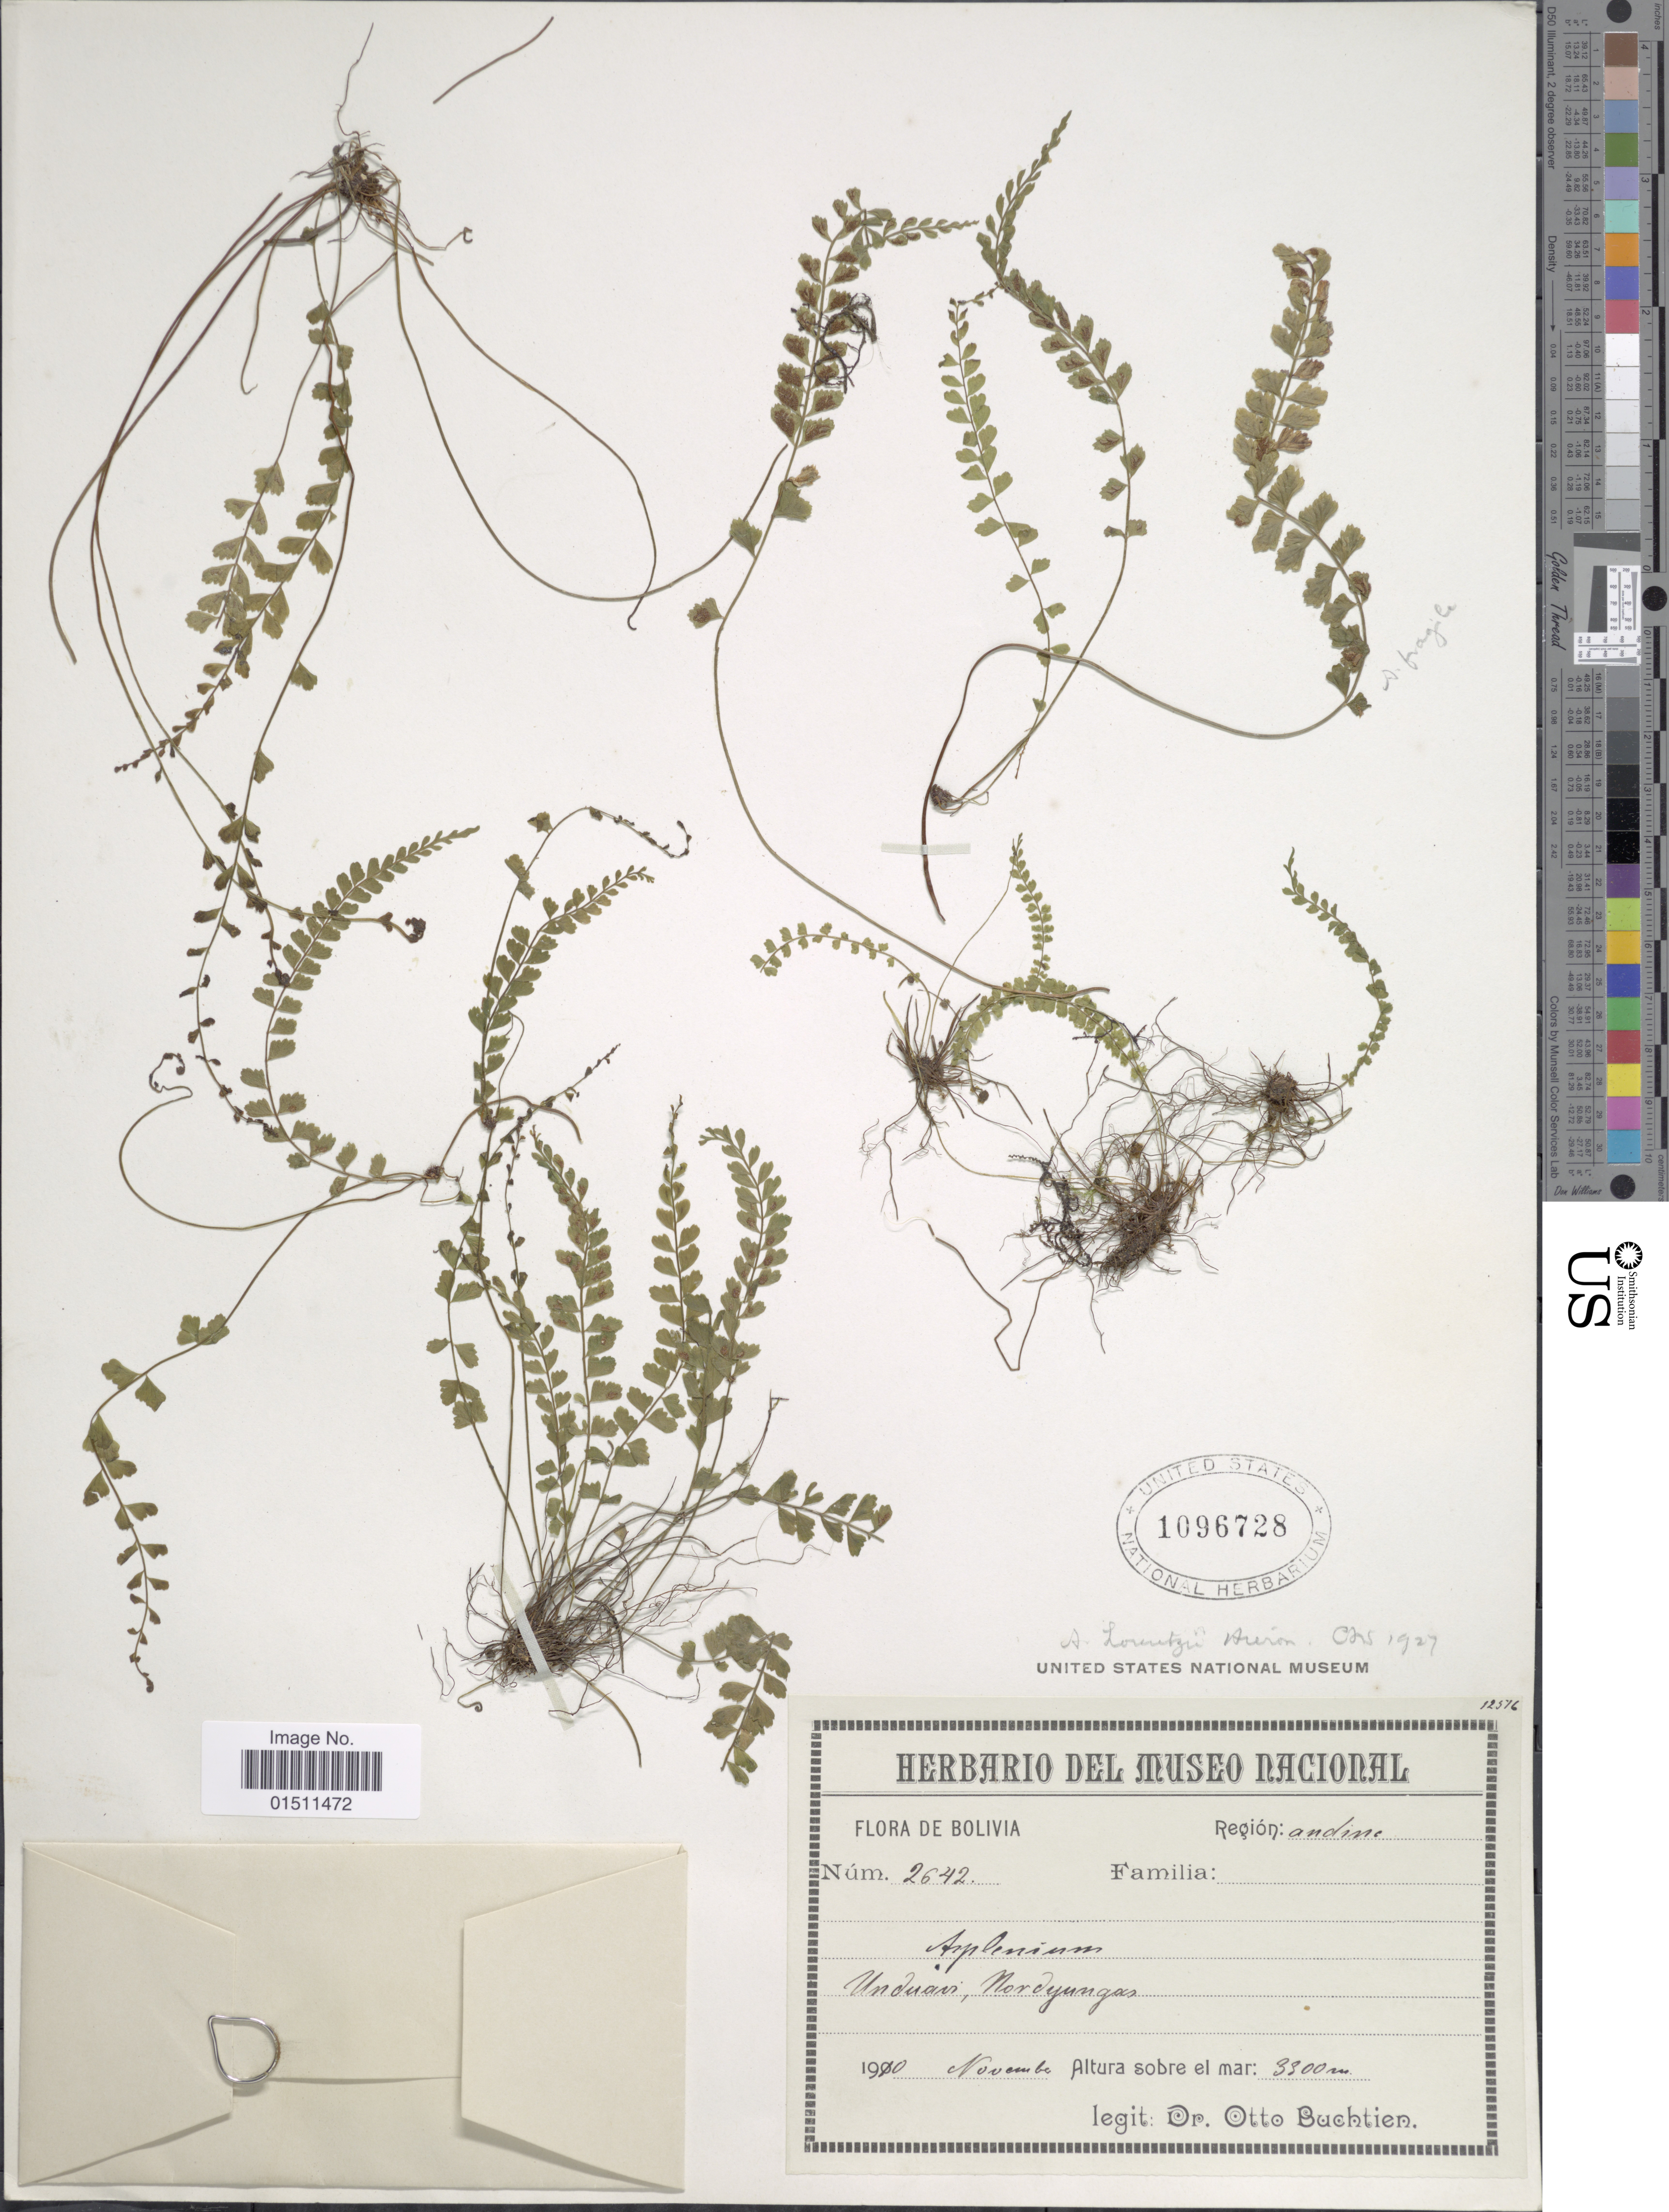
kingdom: Plantae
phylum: Tracheophyta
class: Polypodiopsida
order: Polypodiales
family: Aspleniaceae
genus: Asplenium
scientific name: Asplenium lorentzii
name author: Hieron.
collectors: O. Buchtien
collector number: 2642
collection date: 1910-11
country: Bolivia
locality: Bolivia, Región: Andine, Unduavi, Nordyungas.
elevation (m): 3300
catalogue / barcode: US 1096728